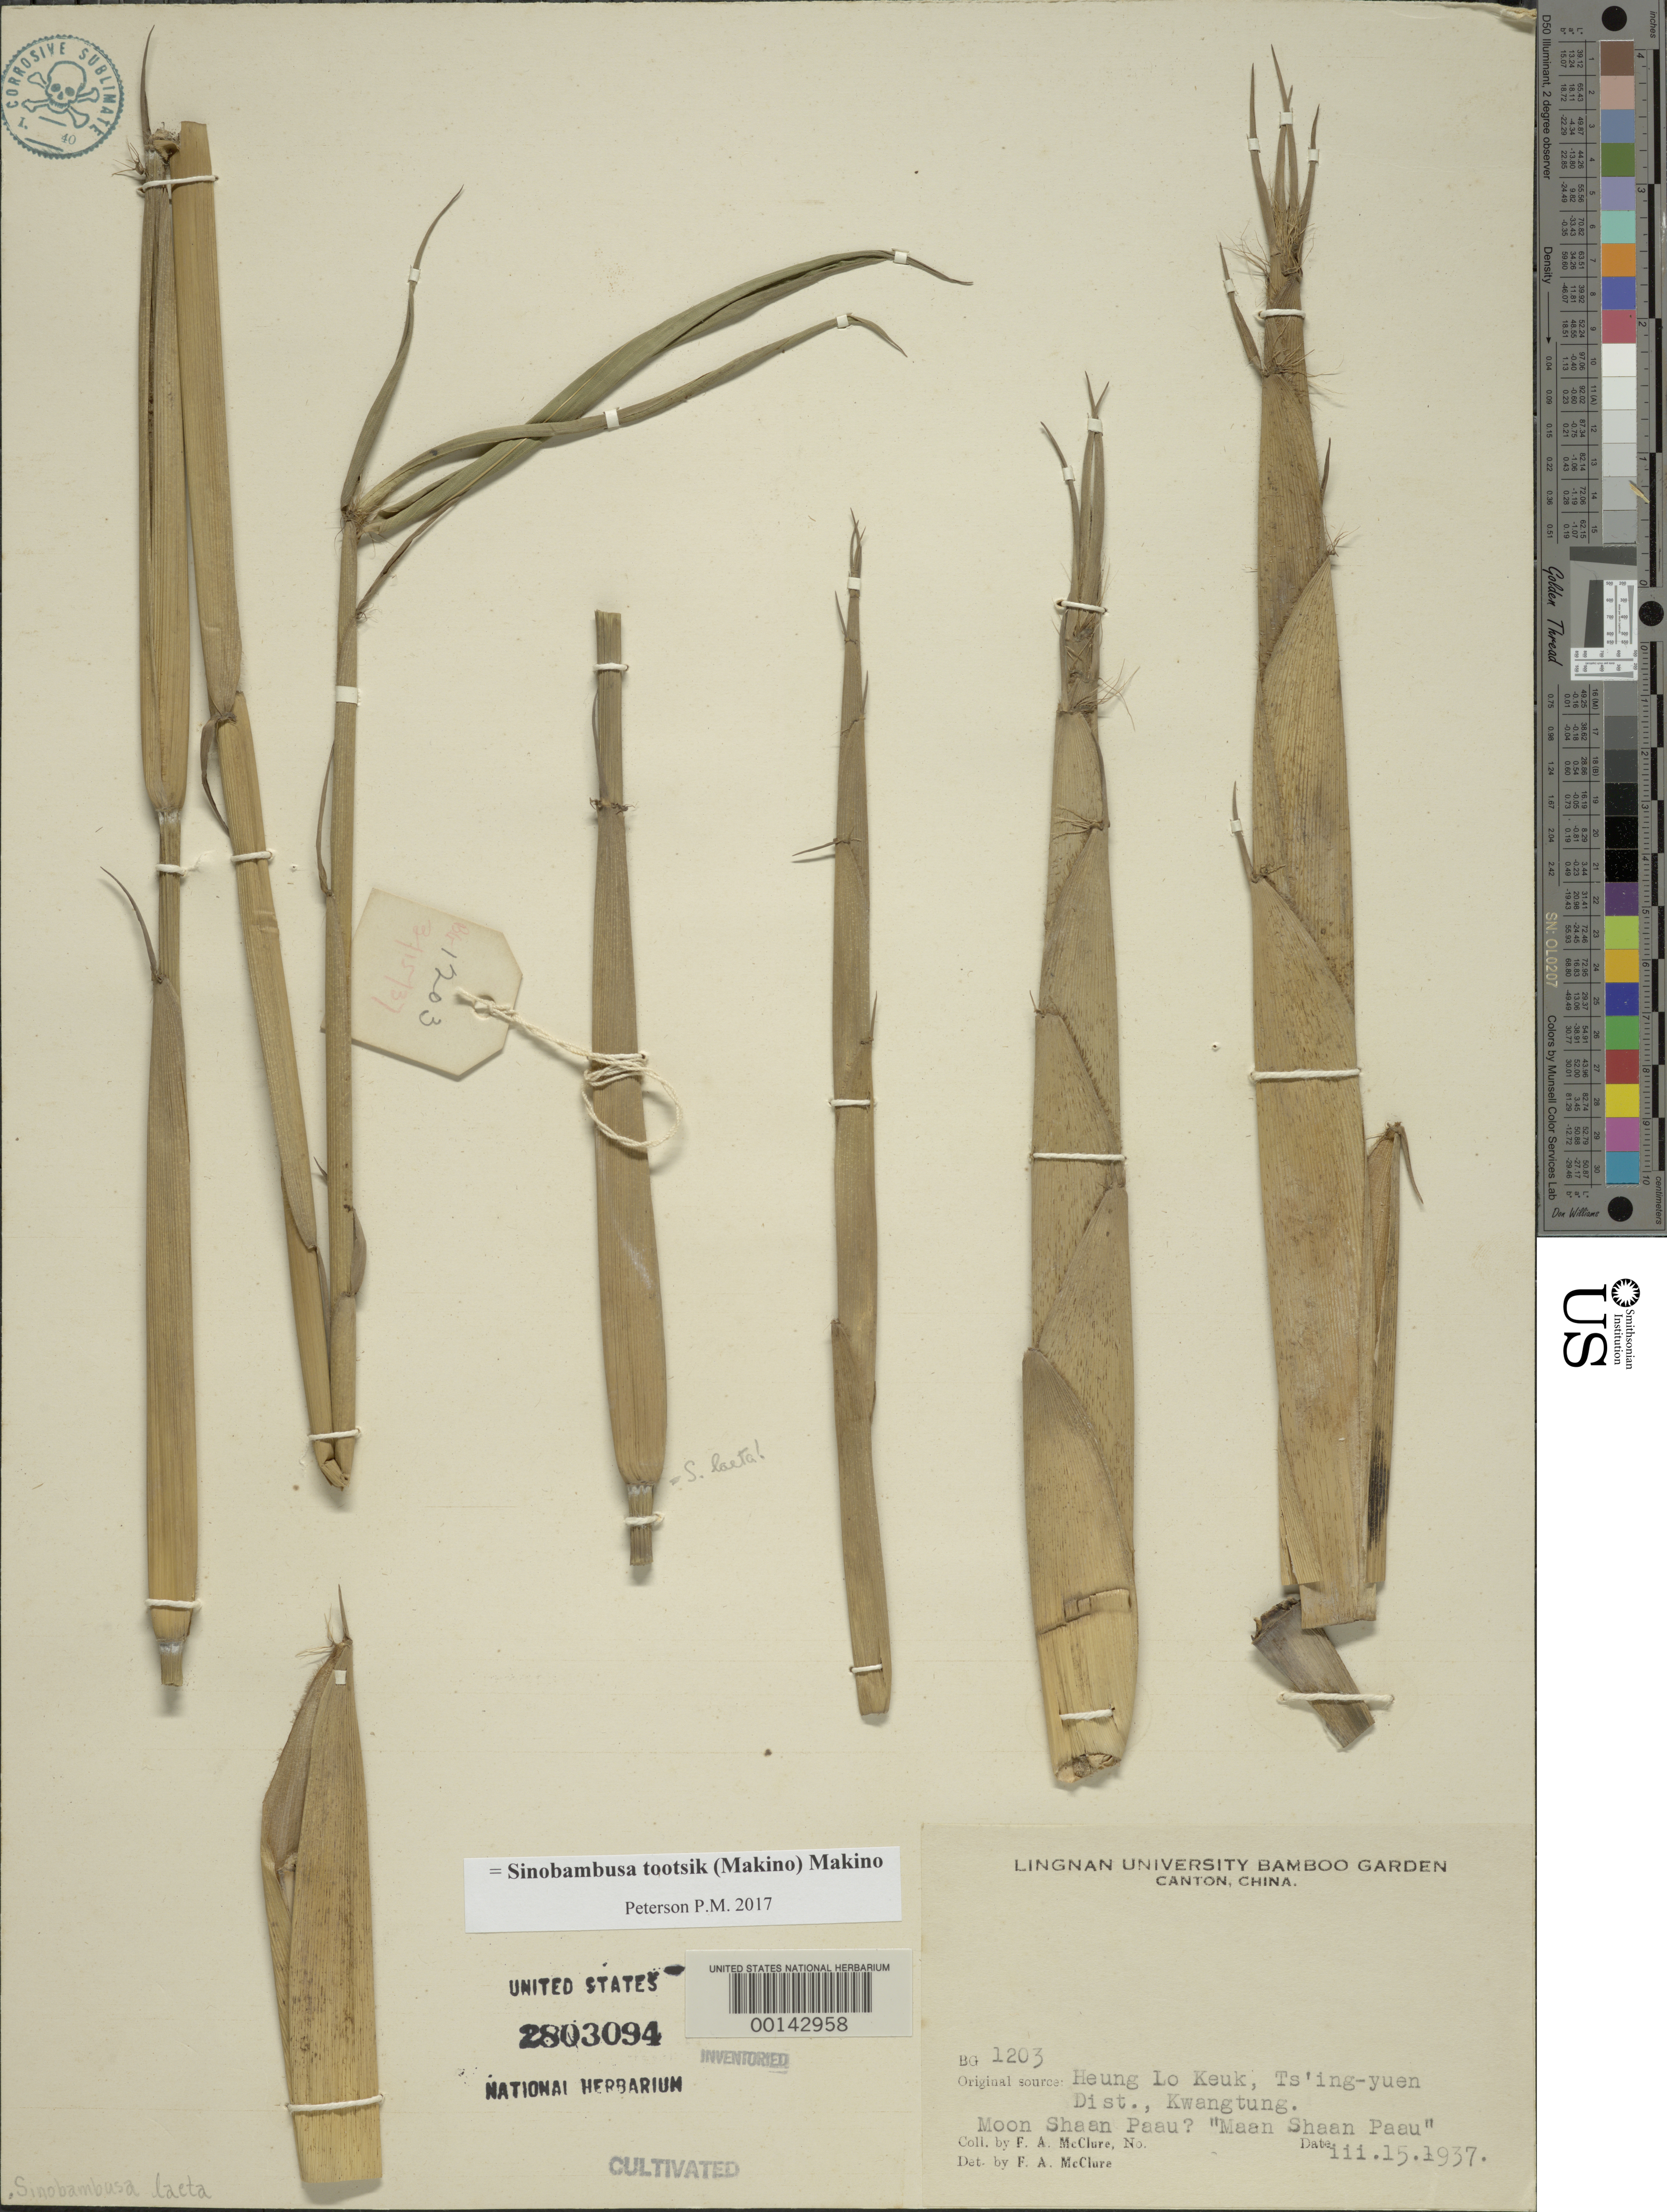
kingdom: Plantae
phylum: Tracheophyta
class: Liliopsida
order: Poales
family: Poaceae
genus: Sinobambusa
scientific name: Sinobambusa tootsik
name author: Makino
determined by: Poaceae Reorganization Project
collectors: F. A. McClure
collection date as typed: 15 Mar 1937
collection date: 1937-03-15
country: China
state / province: Guangdong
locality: Lingnan University Bamboo Garden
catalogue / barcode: US 2803094